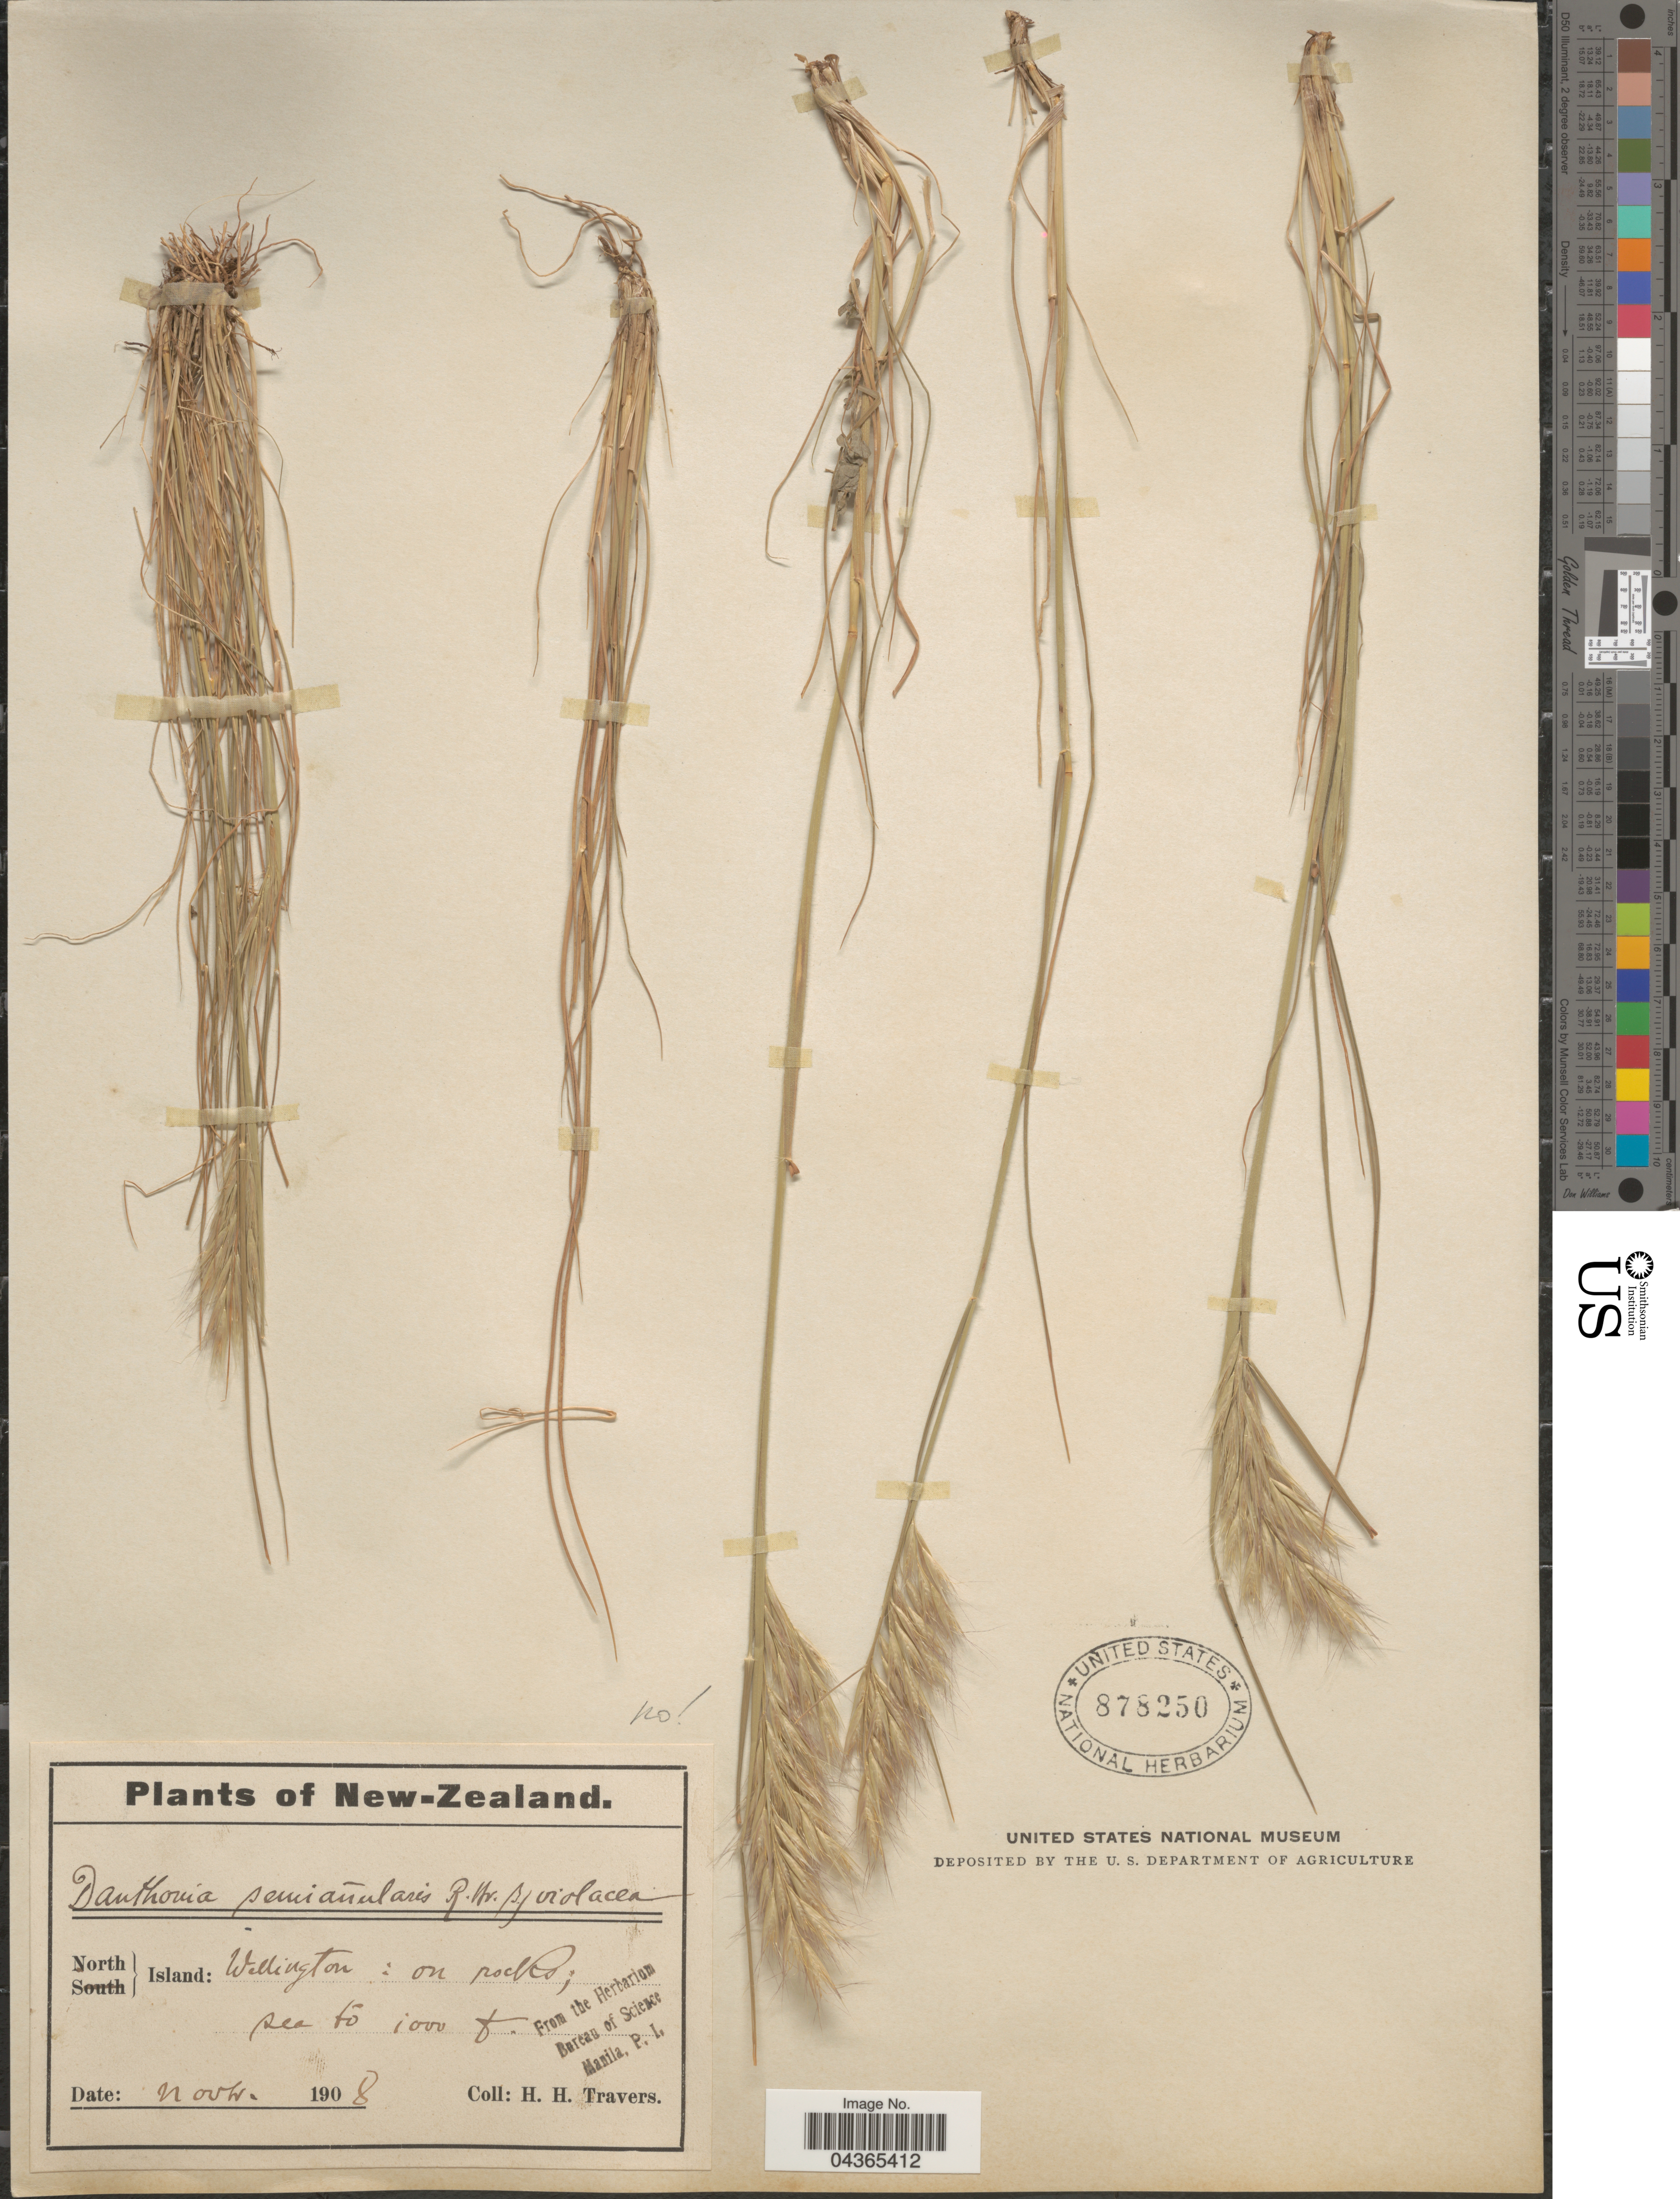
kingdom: Plantae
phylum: Tracheophyta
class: Liliopsida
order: Poales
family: Poaceae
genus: Rytidosperma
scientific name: Rytidosperma sp.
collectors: H. Travers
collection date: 1908-11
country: New Zealand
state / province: Wellington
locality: North Island: Wellington: on rocks.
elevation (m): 0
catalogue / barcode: US 878250